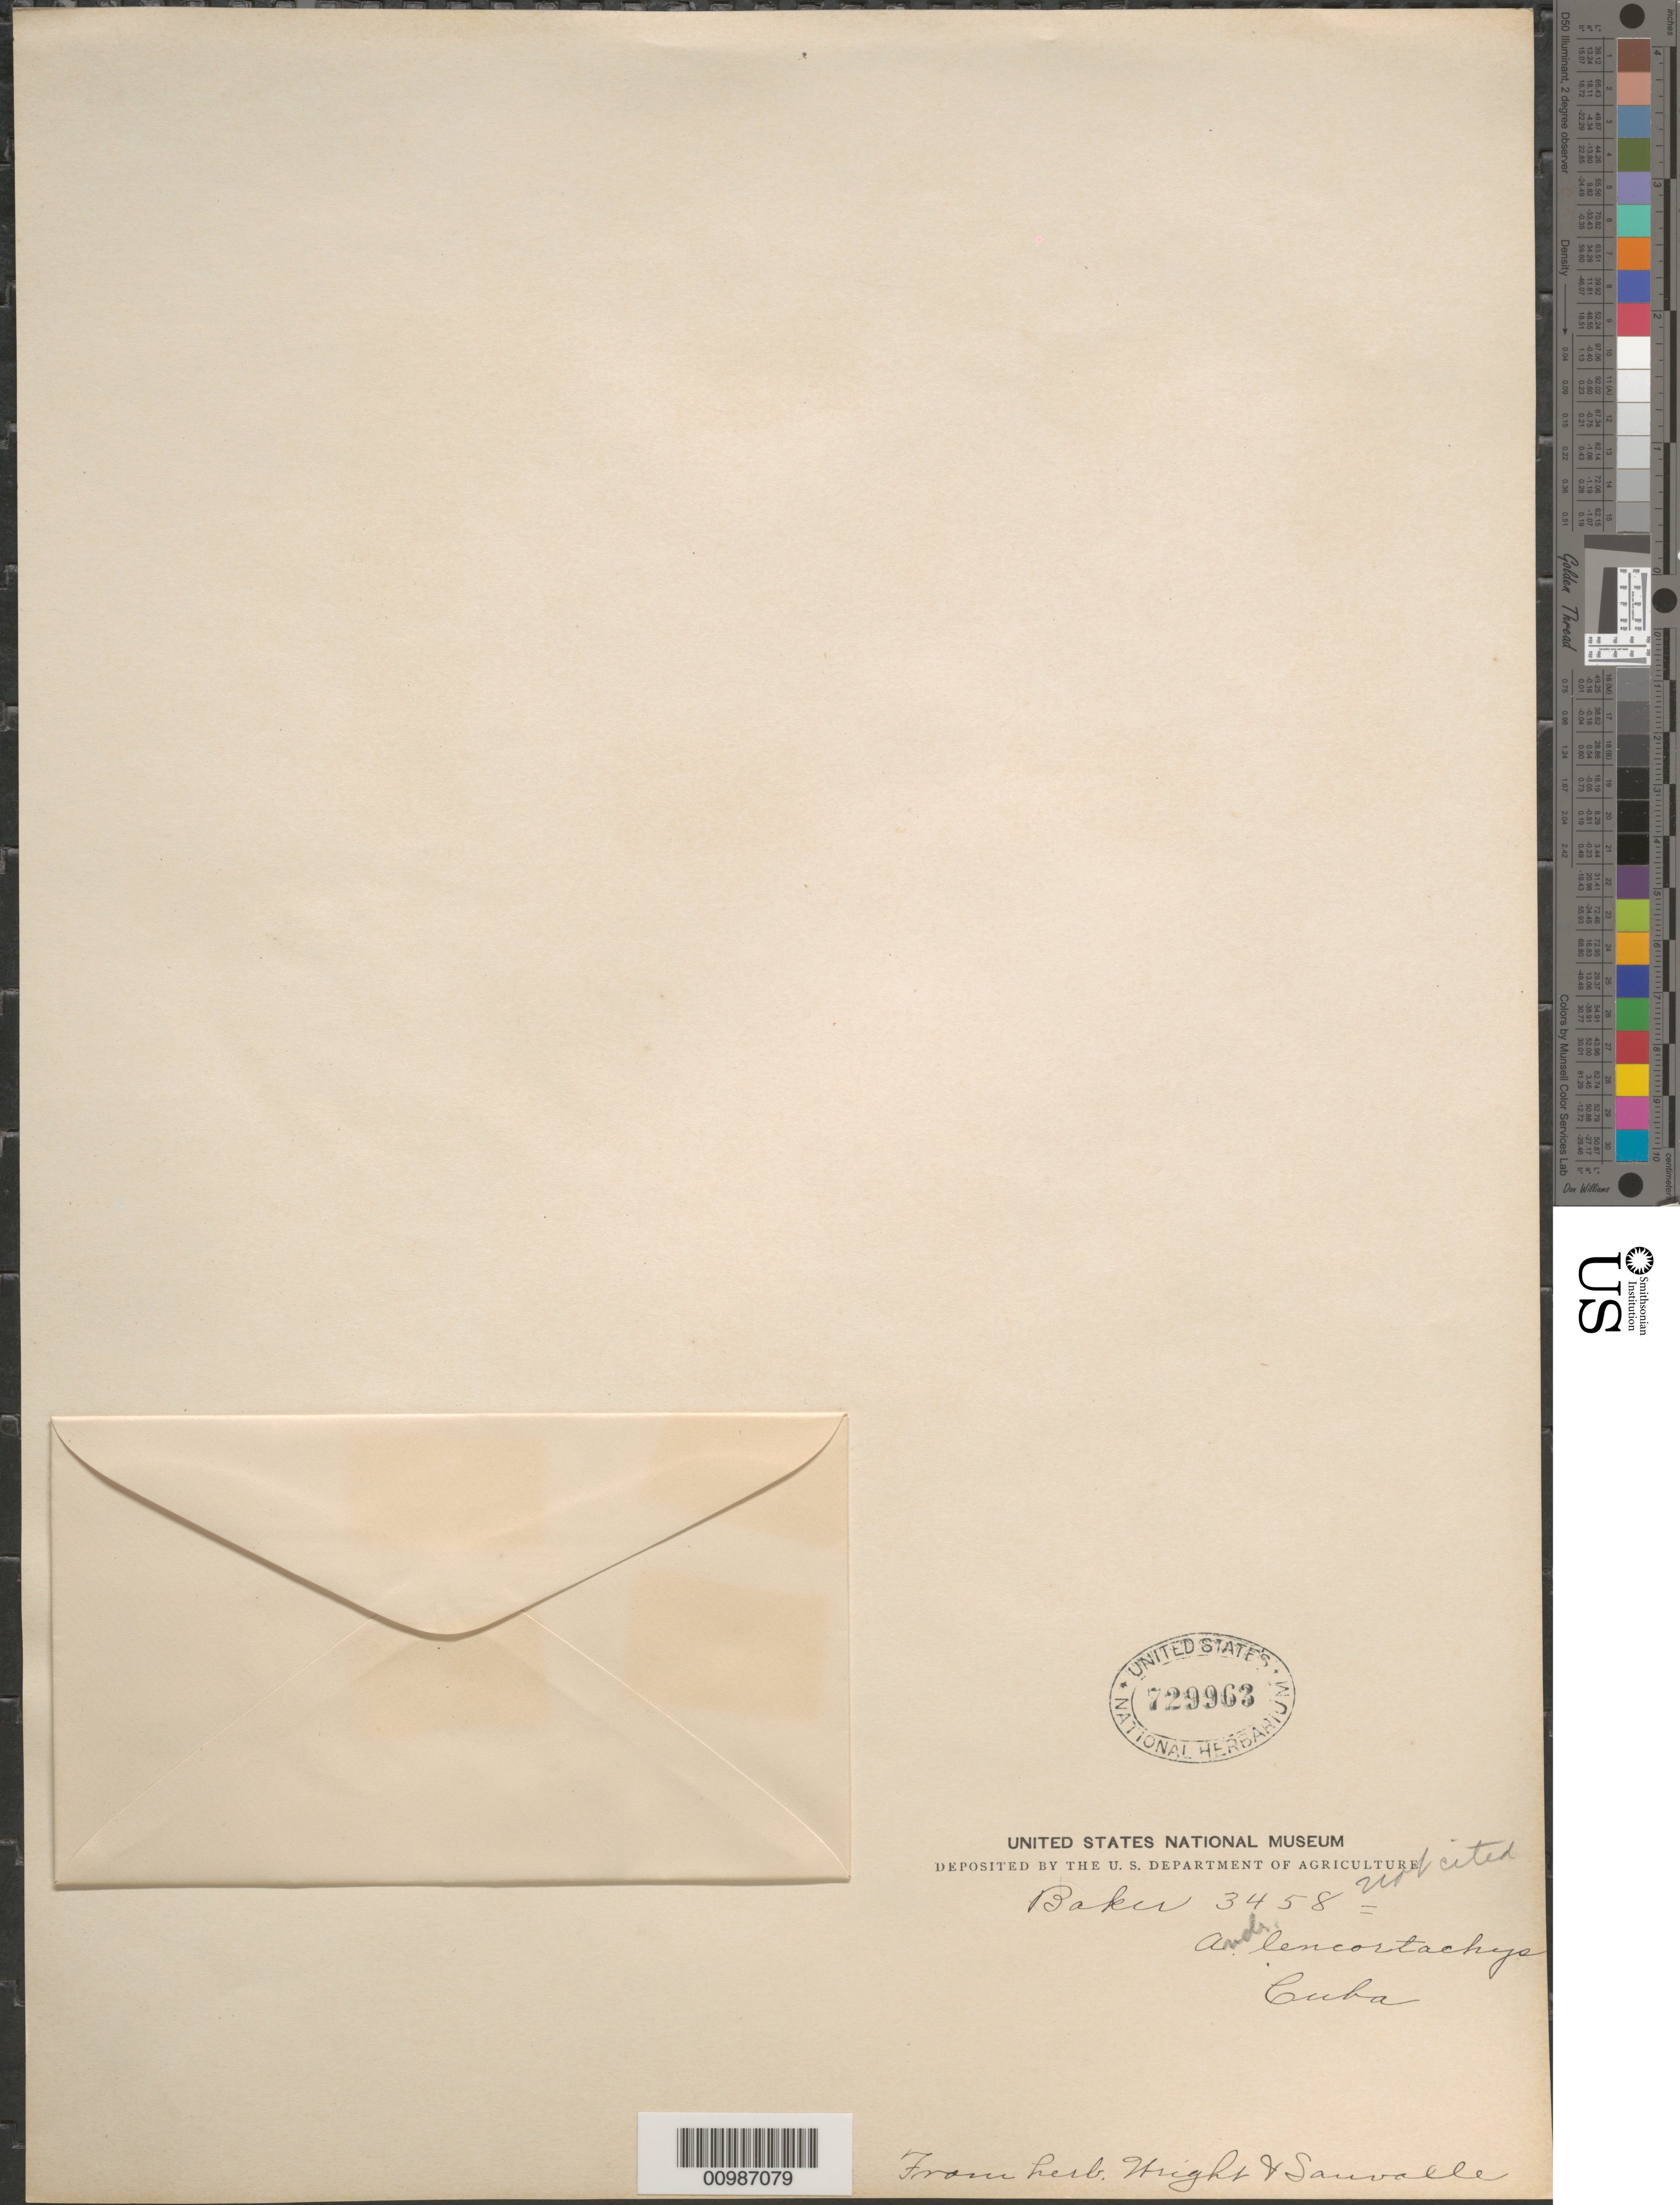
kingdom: Plantae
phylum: Tracheophyta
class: Liliopsida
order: Poales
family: Poaceae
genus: Andropogon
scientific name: Andropogon leucostachyus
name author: Kunth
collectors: C. F. Baker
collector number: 3458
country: Cuba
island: Cuba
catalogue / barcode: US 729963